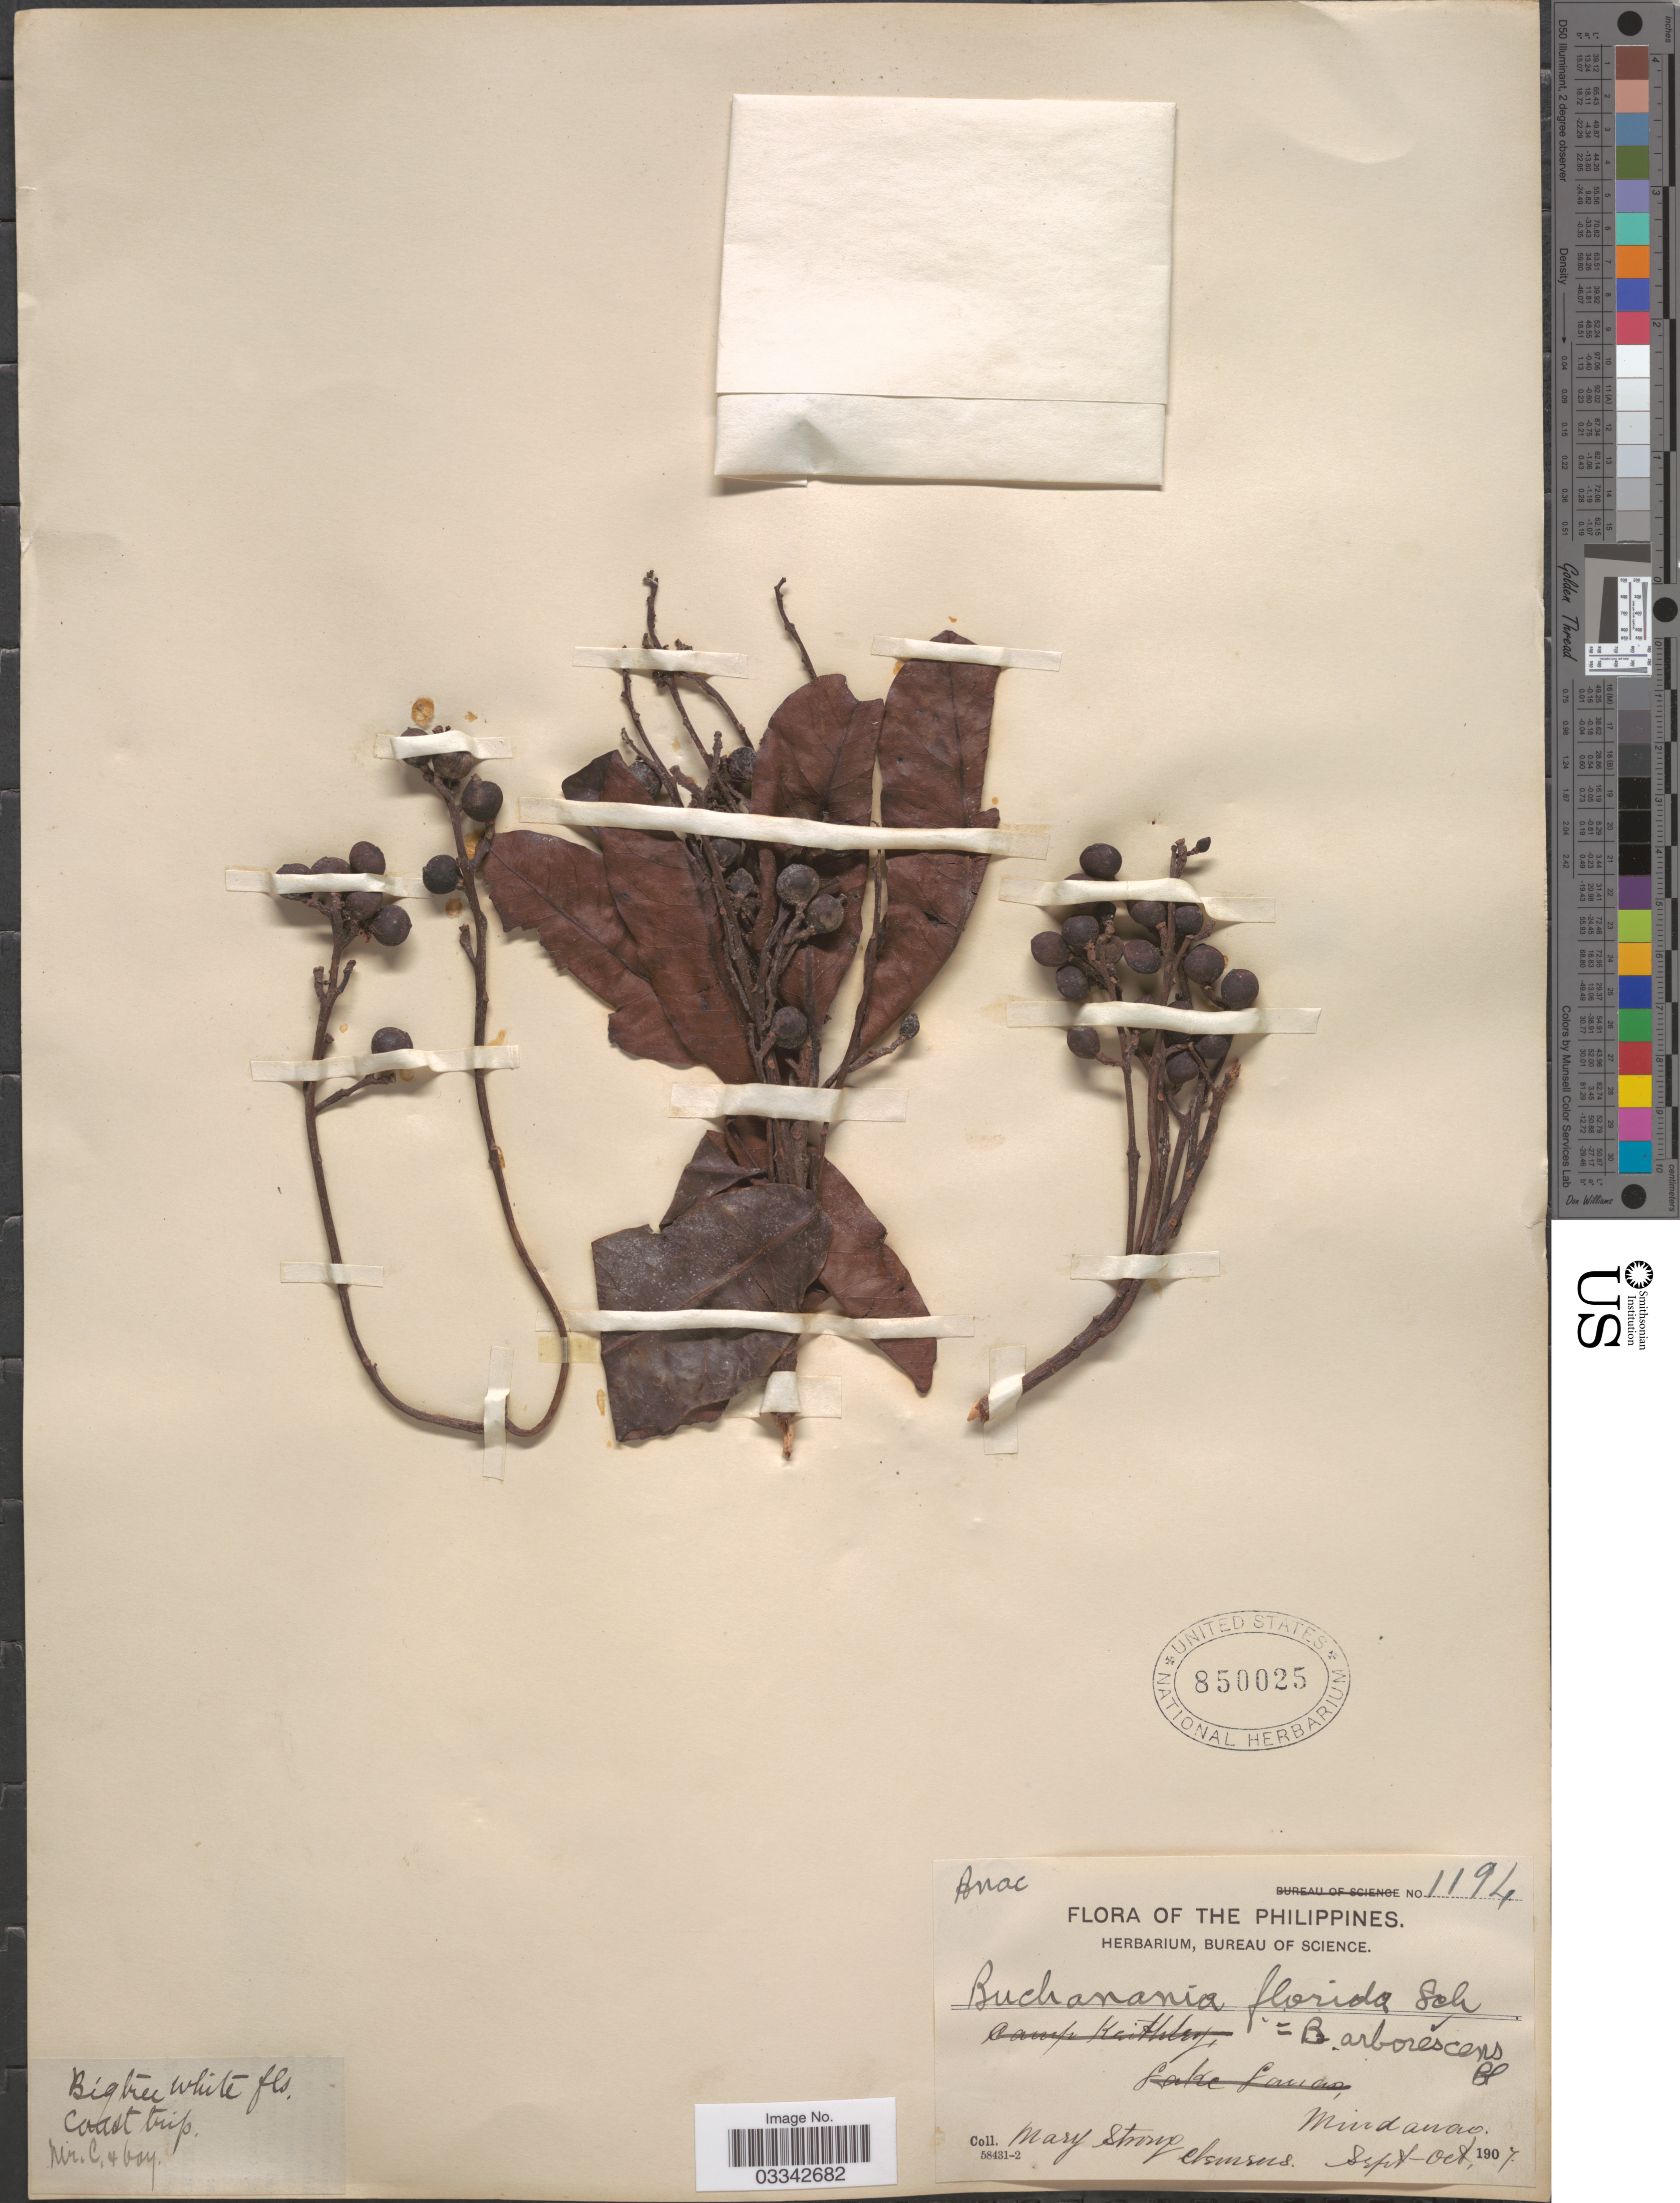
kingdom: Plantae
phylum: Tracheophyta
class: Magnoliopsida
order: Sapindales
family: Anacardiaceae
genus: Buchanania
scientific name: Buchanania arborescens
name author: (Blume) Blume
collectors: M. S. Clemens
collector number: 1194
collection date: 1907-09/1907-10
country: Philippines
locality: Coast trip. Mindanao.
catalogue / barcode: US 850025